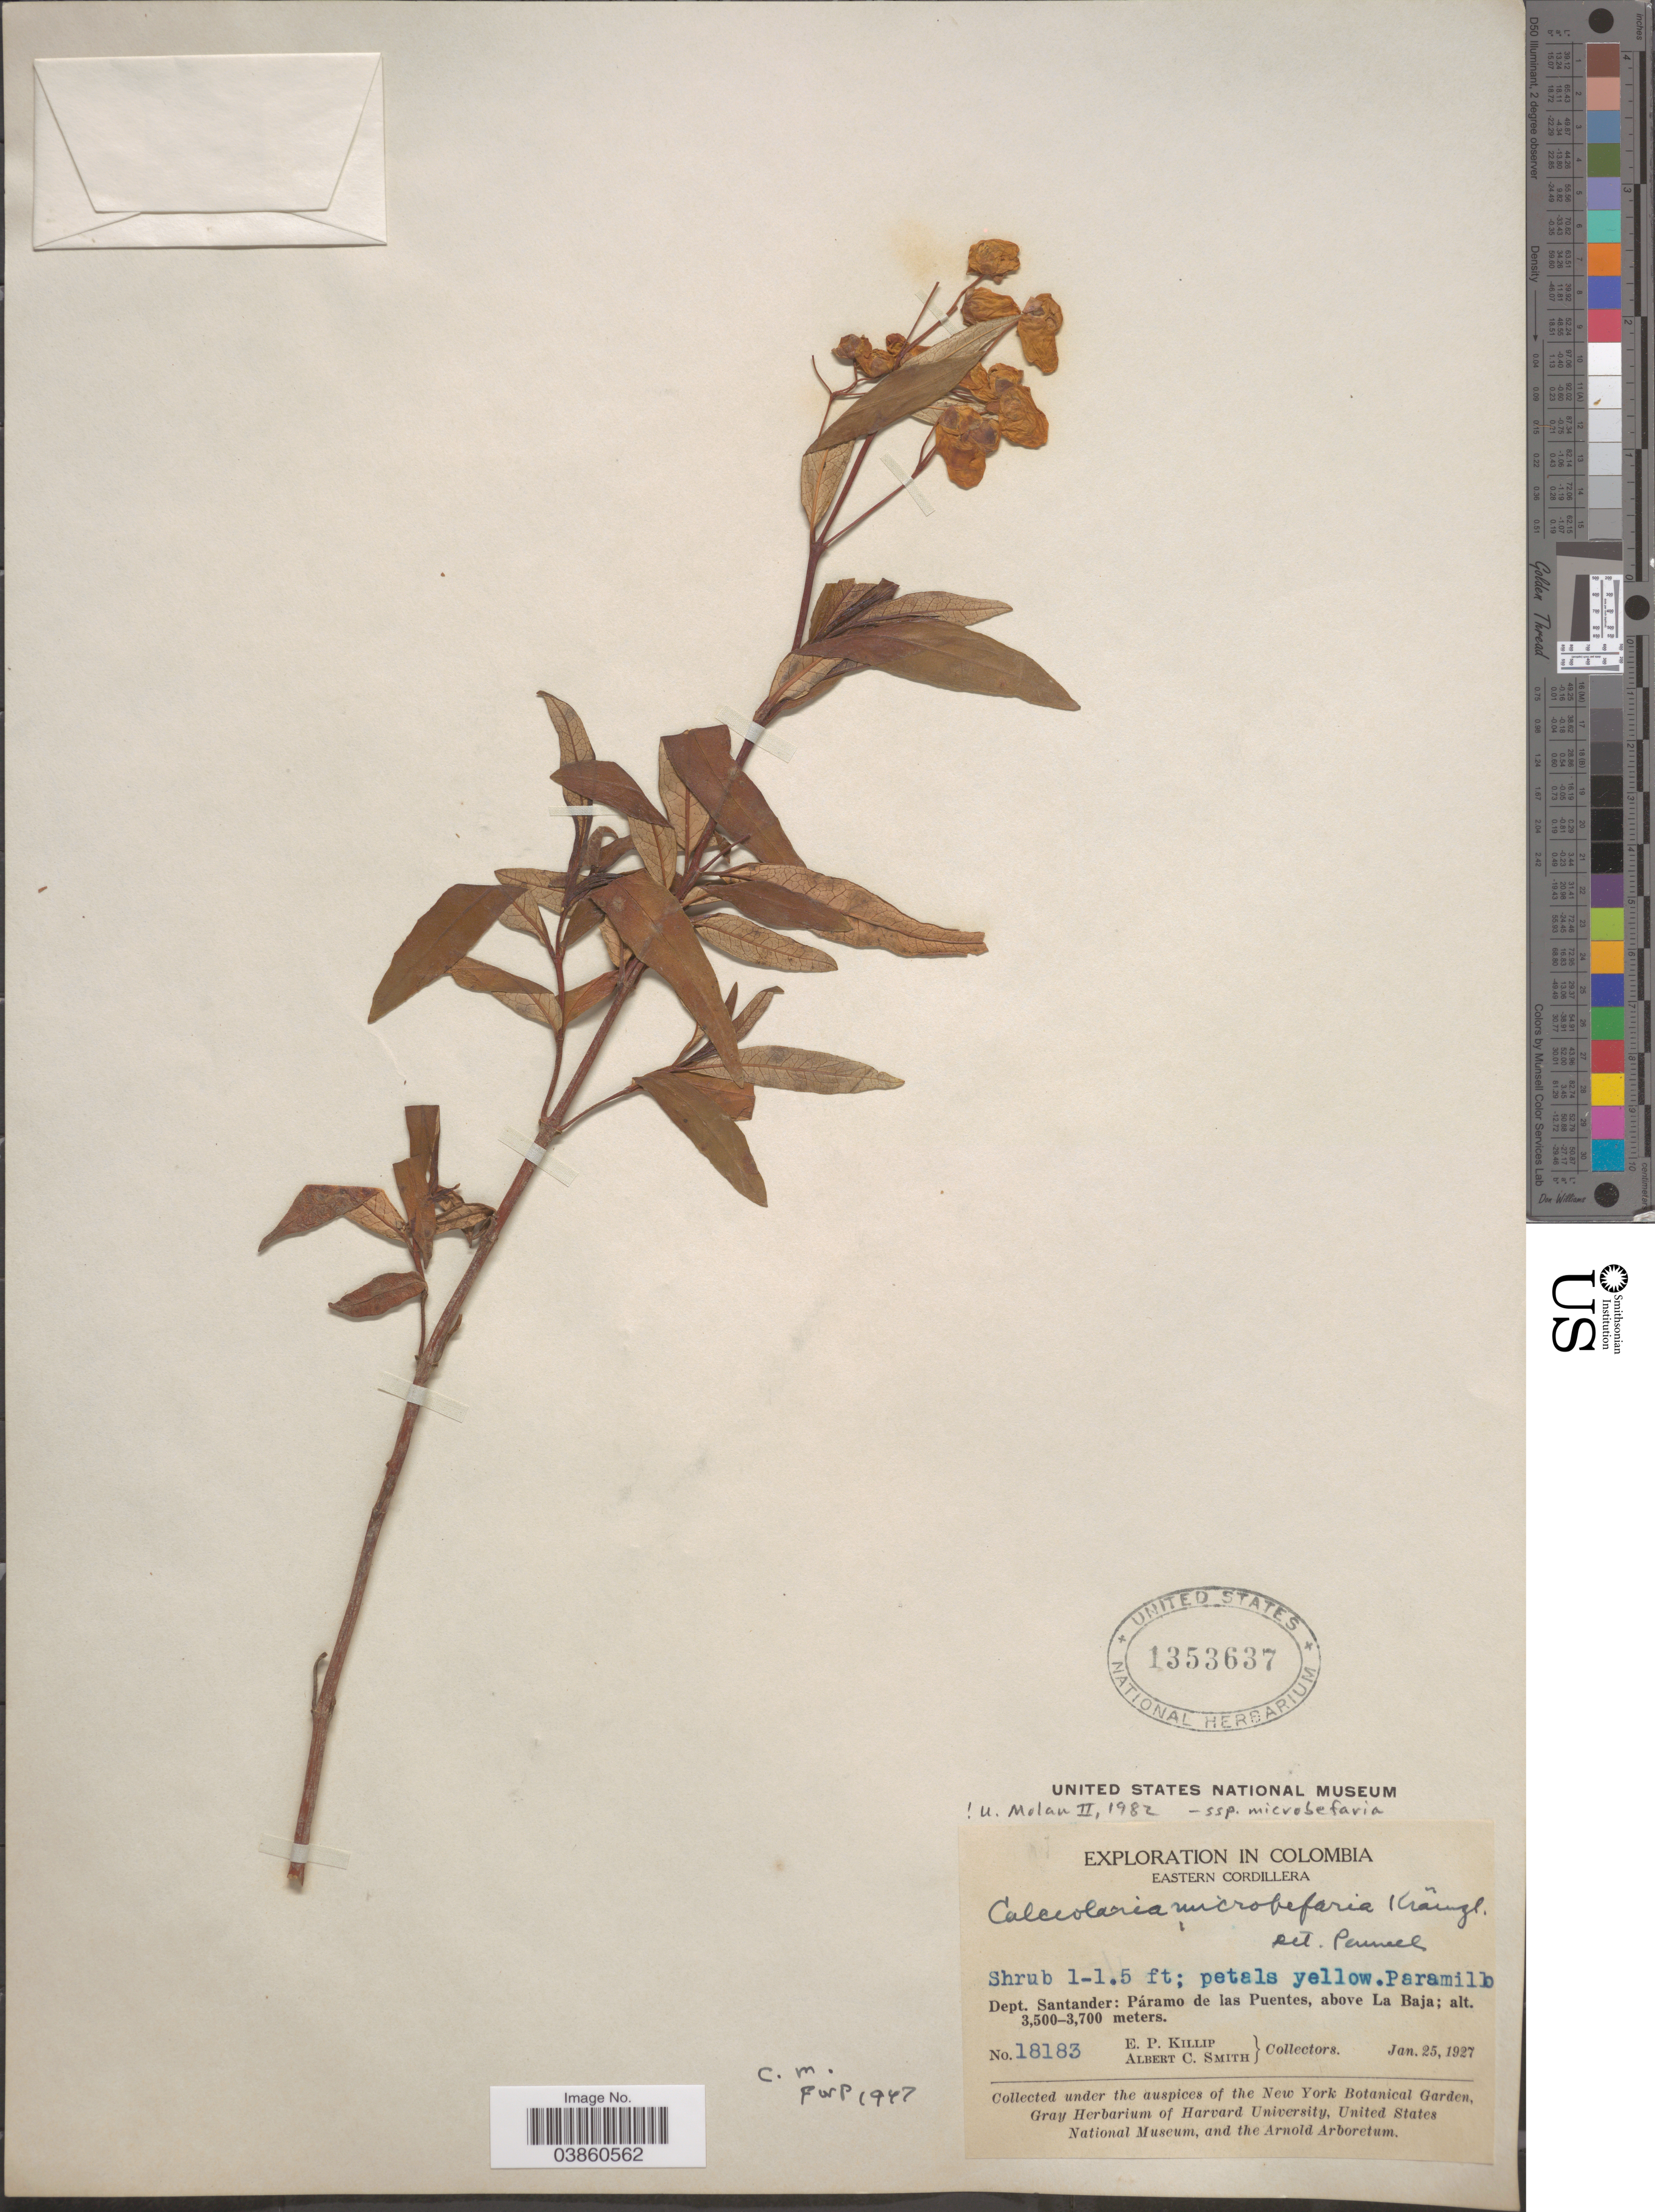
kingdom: Plantae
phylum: Tracheophyta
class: Magnoliopsida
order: Lamiales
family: Calceolariaceae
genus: Calceolaria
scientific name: Calceolaria microbefaria subsp. microbefaria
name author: Kränzl.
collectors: E. P. Killip & A. C. Smith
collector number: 18183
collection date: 1927-01-25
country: Colombia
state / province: Santander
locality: Eastern Cordillera. Dept. Santander: Páramo de las Puentes, above La Baja.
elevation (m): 3500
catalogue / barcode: US 153637